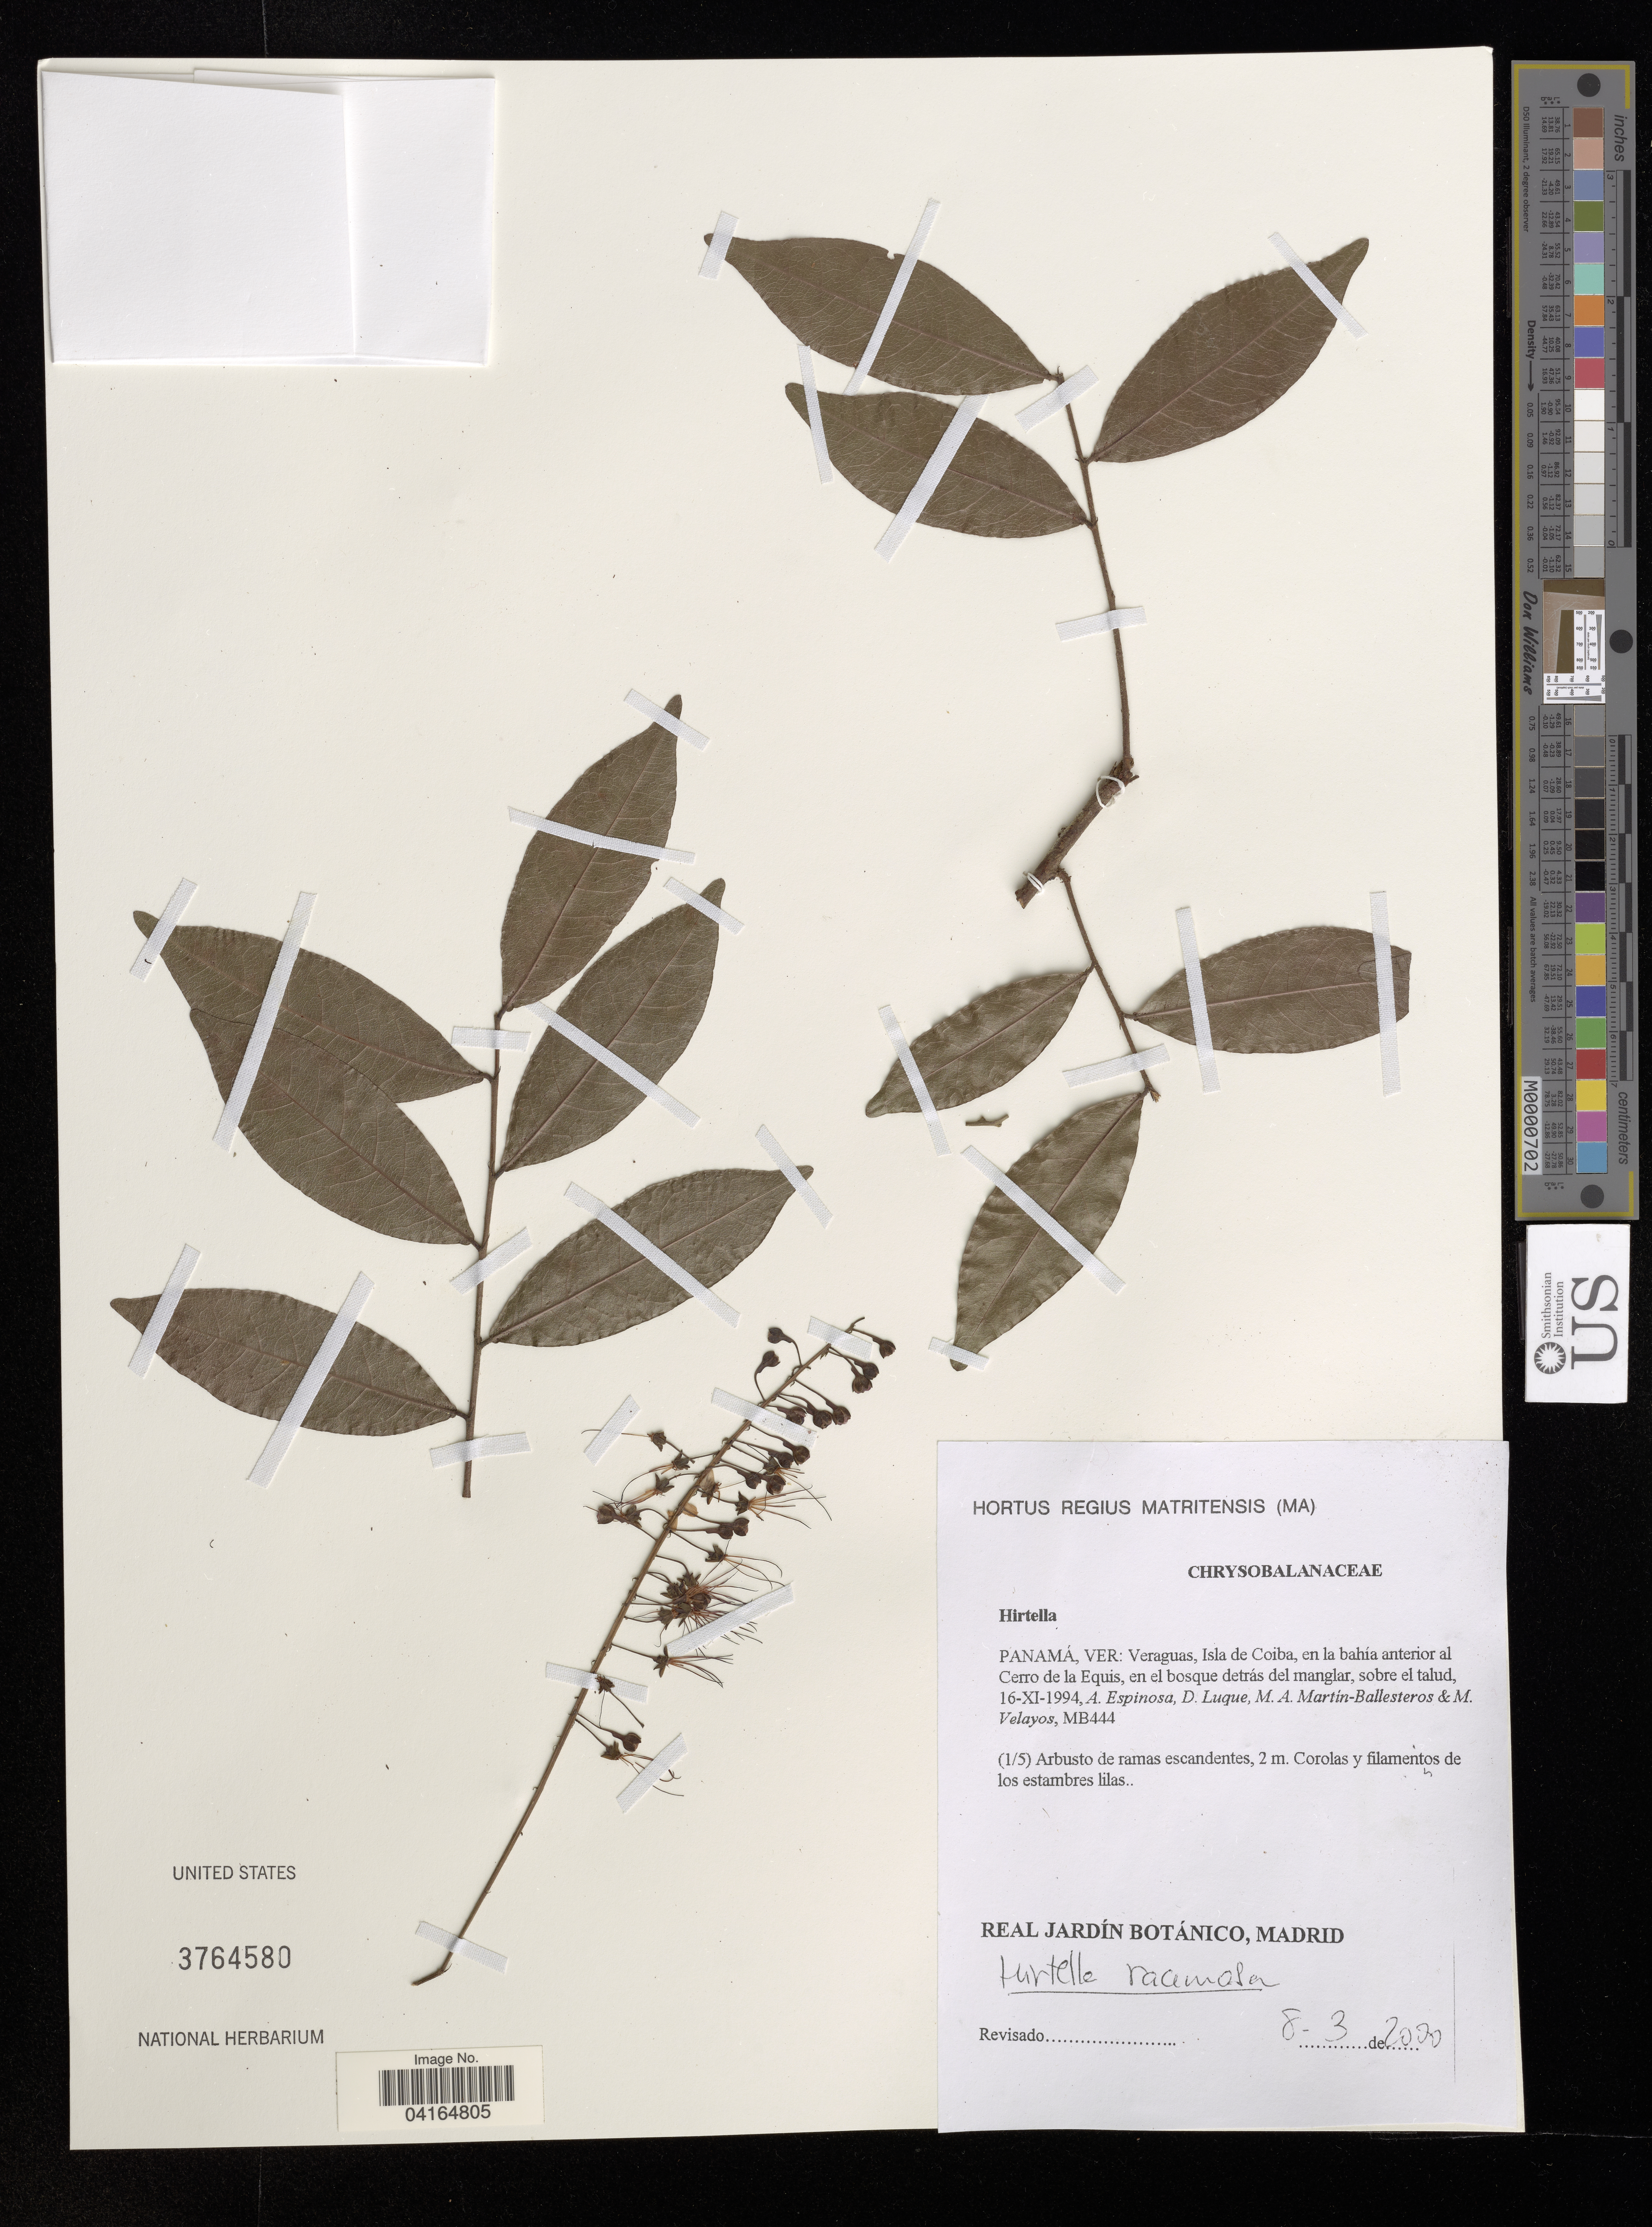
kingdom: Plantae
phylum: Tracheophyta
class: Magnoliopsida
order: Malpighiales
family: Chrysobalanaceae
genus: Hirtella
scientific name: Hirtella sp.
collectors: A. Espinosa, D. Luque, M. Martin Ballesteros & M. Velayos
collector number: MB444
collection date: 1994-11-16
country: Panama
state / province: Panamá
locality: VER: Veraguas, Isla de Coiba, en la bhaia anterior al Cerro de la Equis, en el bosque detrás del manglar, sobre el talud.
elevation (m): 2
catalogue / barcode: US 3764580